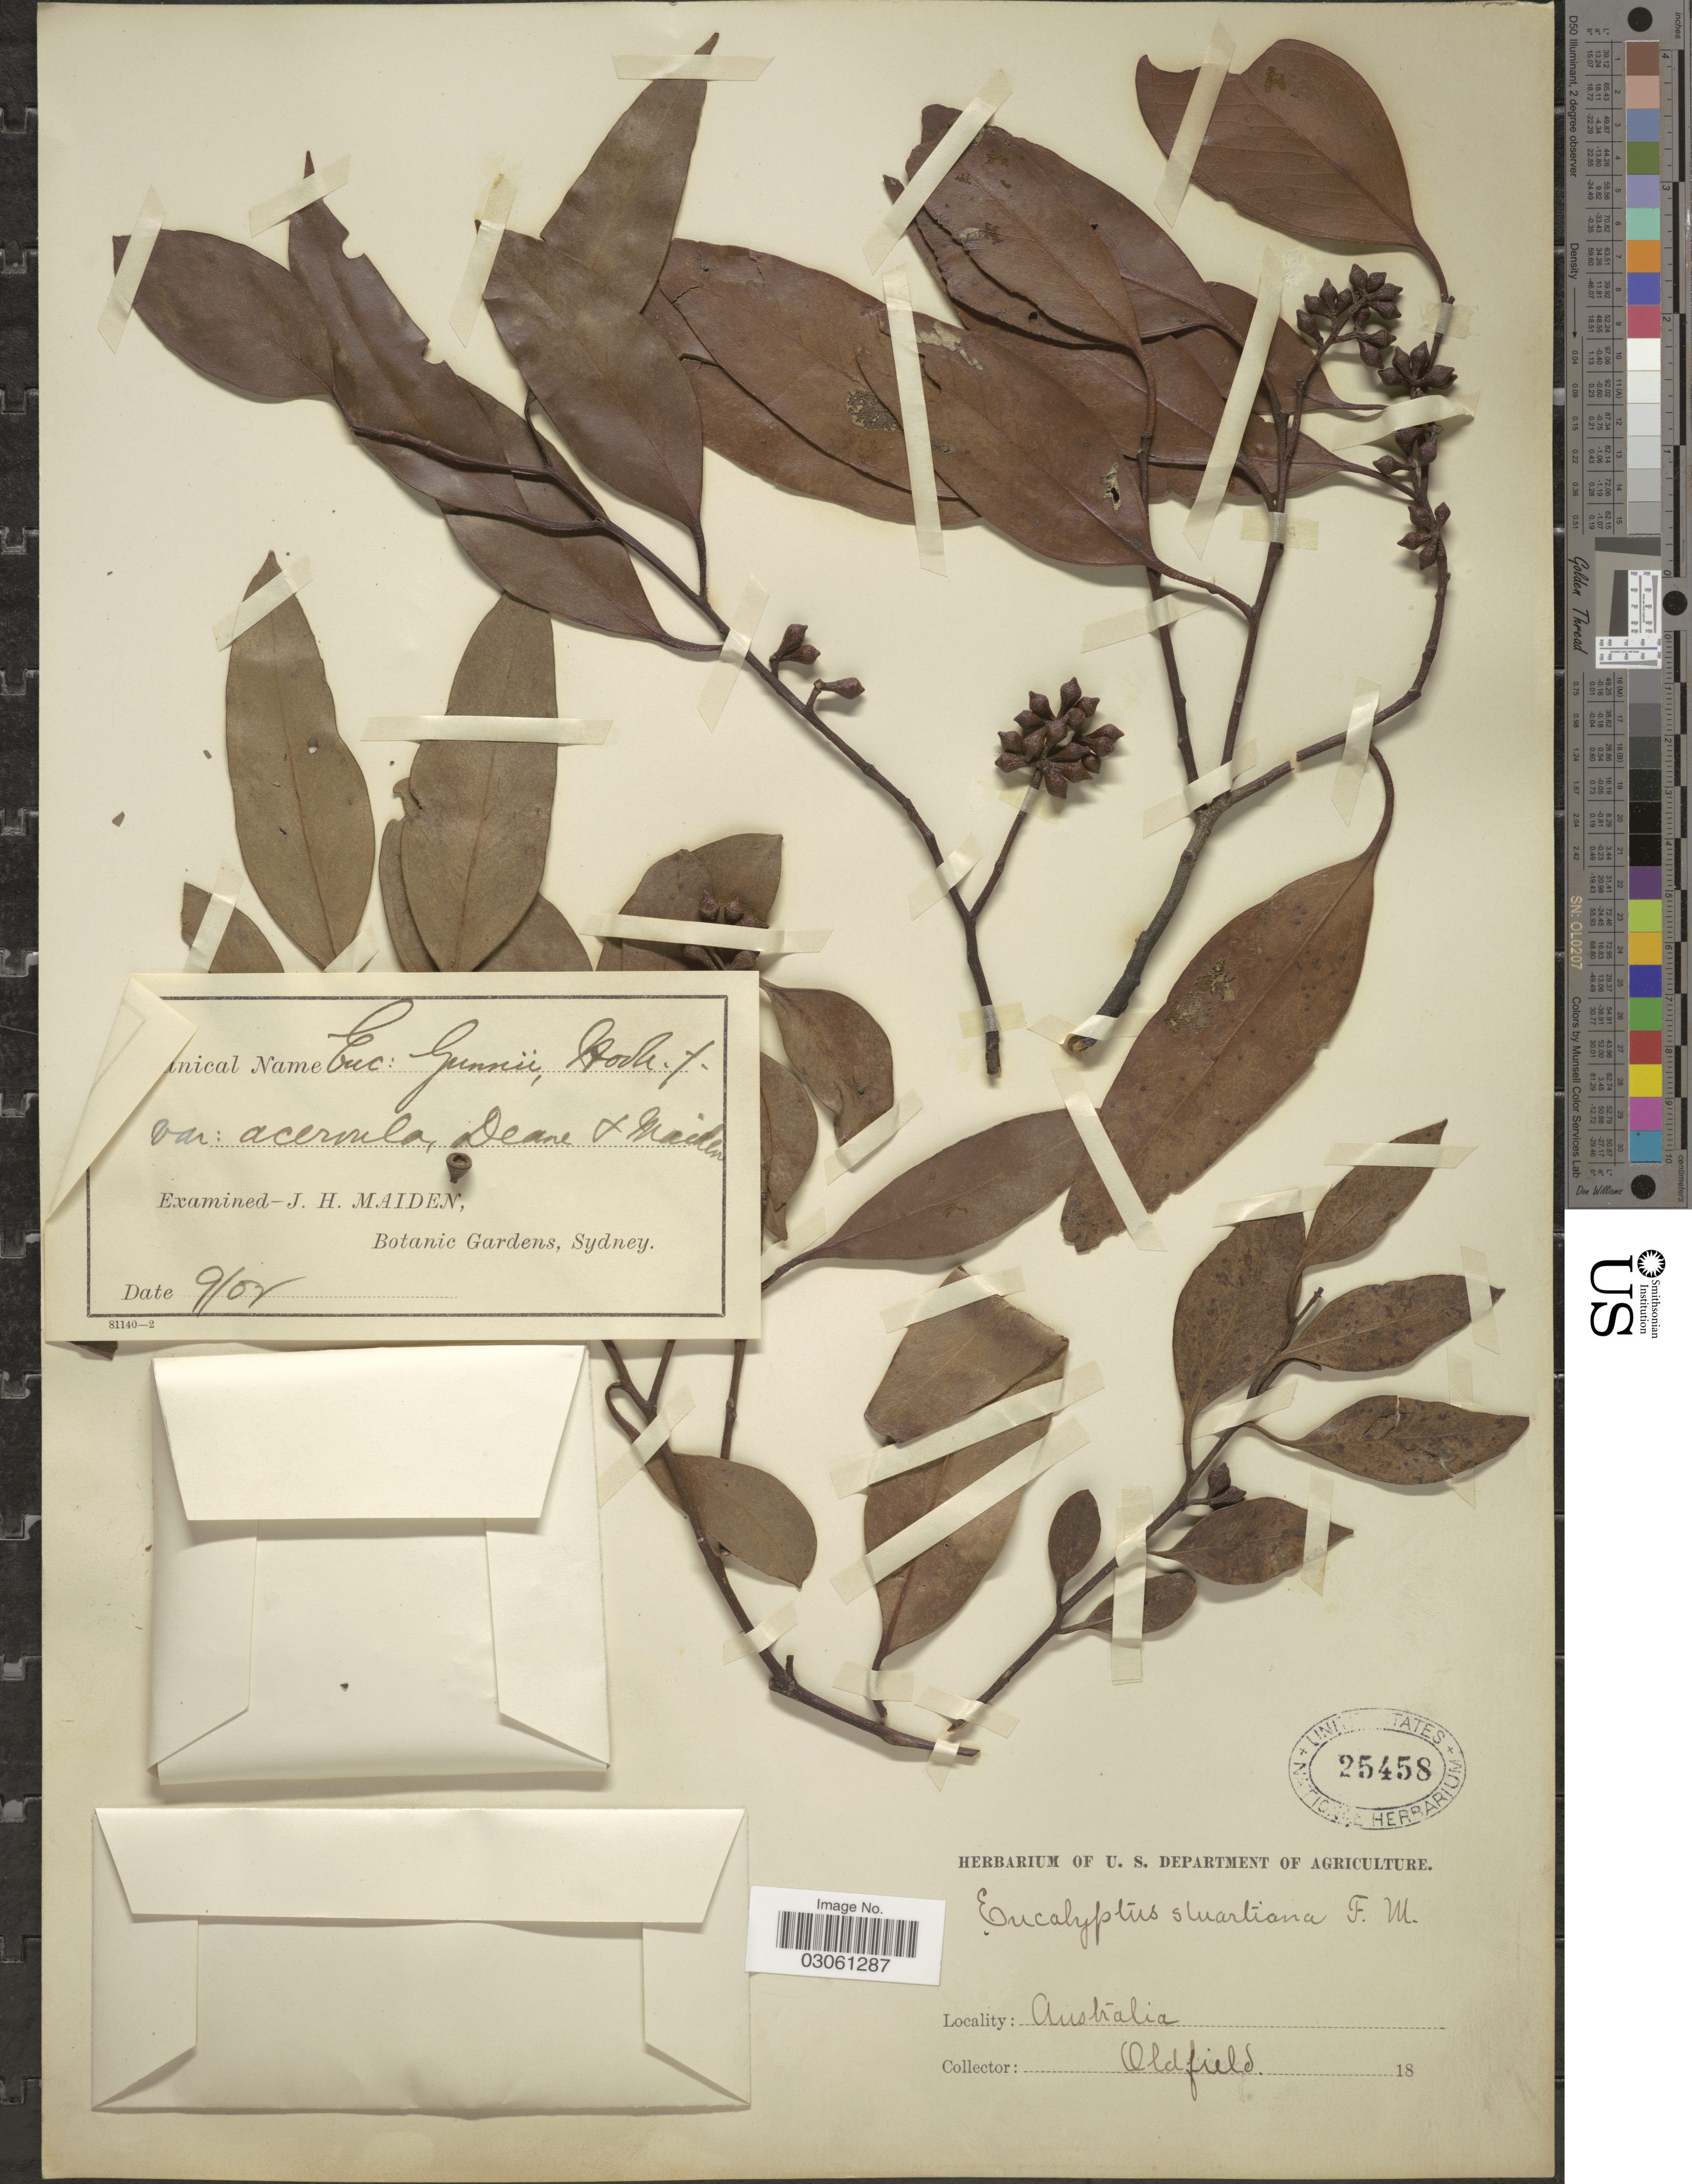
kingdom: Plantae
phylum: Tracheophyta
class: Magnoliopsida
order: Myrtales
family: Myrtaceae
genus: Eucalyptus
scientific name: Eucalyptus gunnii var. acervula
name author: H. Deane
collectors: Oldfield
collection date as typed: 18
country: Australia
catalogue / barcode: US 25458